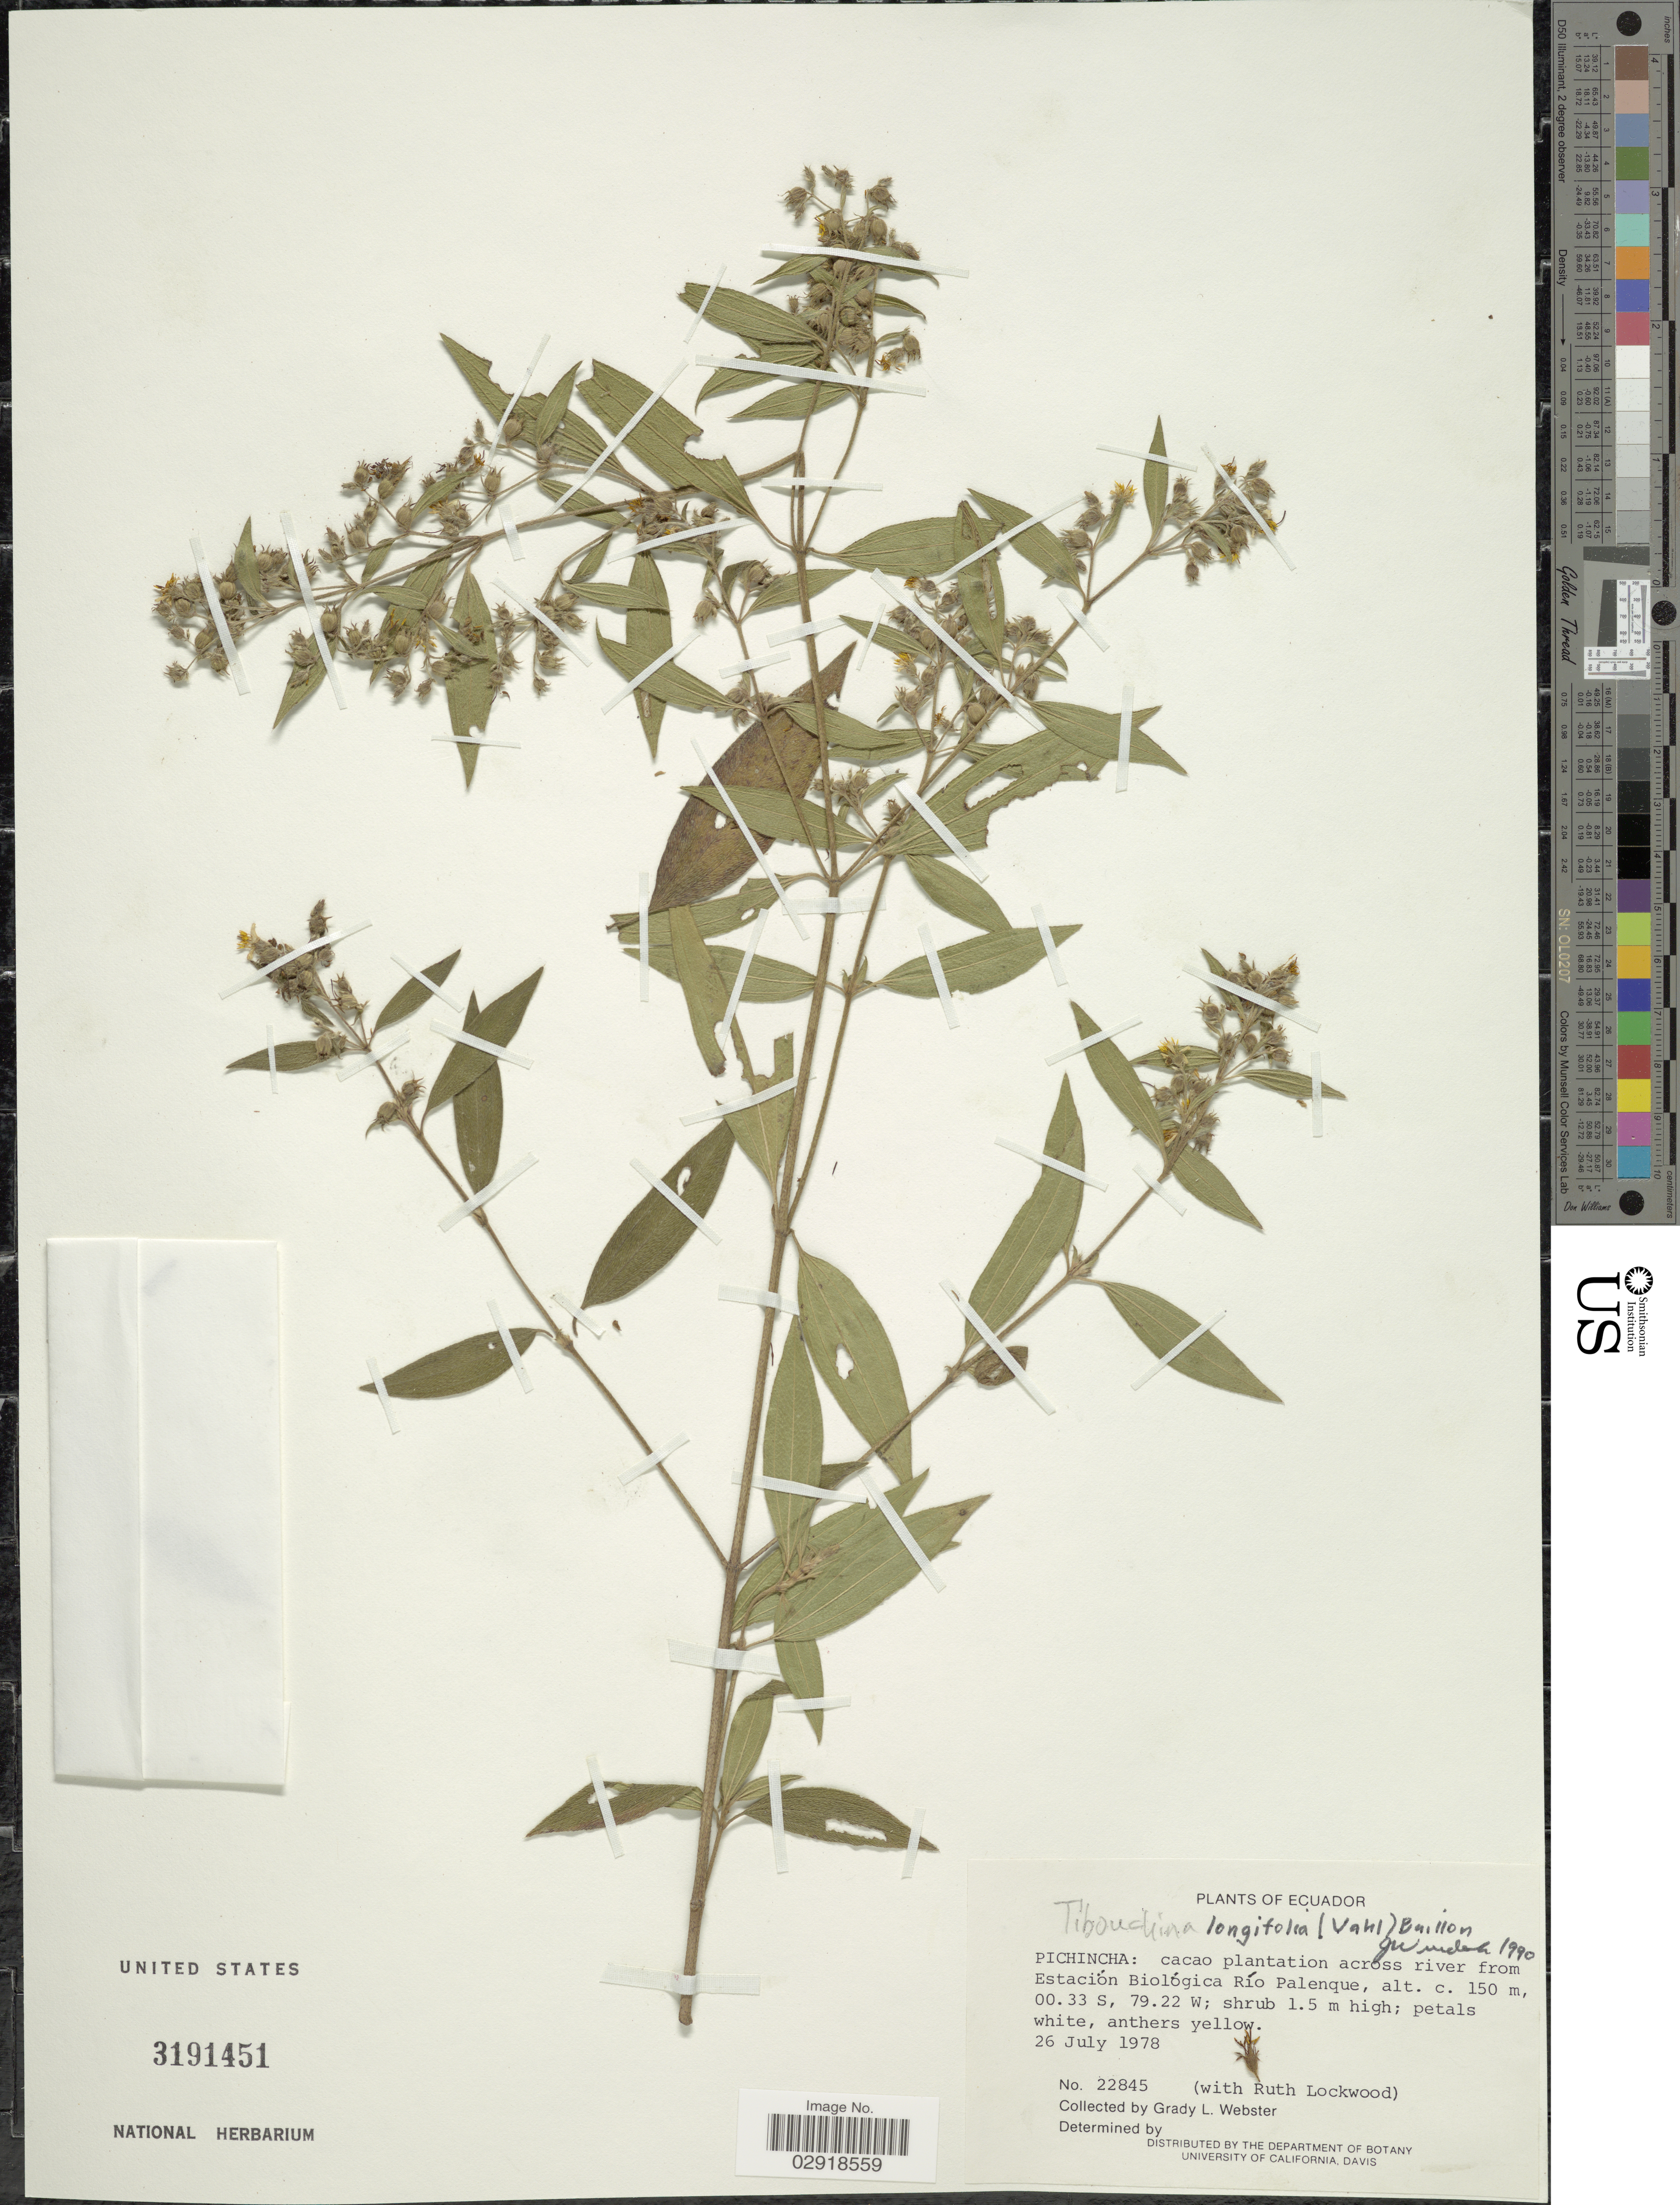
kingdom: Plantae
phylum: Tracheophyta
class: Magnoliopsida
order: Myrtales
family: Melastomataceae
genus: Chaetogastra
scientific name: Chaetogastra longifolia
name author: (Vahl) DC.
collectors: G. L. Webster & R. Lockwood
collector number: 22845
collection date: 1978-07-26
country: Ecuador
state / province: Pichincha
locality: Cacao plantation across river from Estación Biológica Río Palenque.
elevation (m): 150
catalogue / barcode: US 3191451